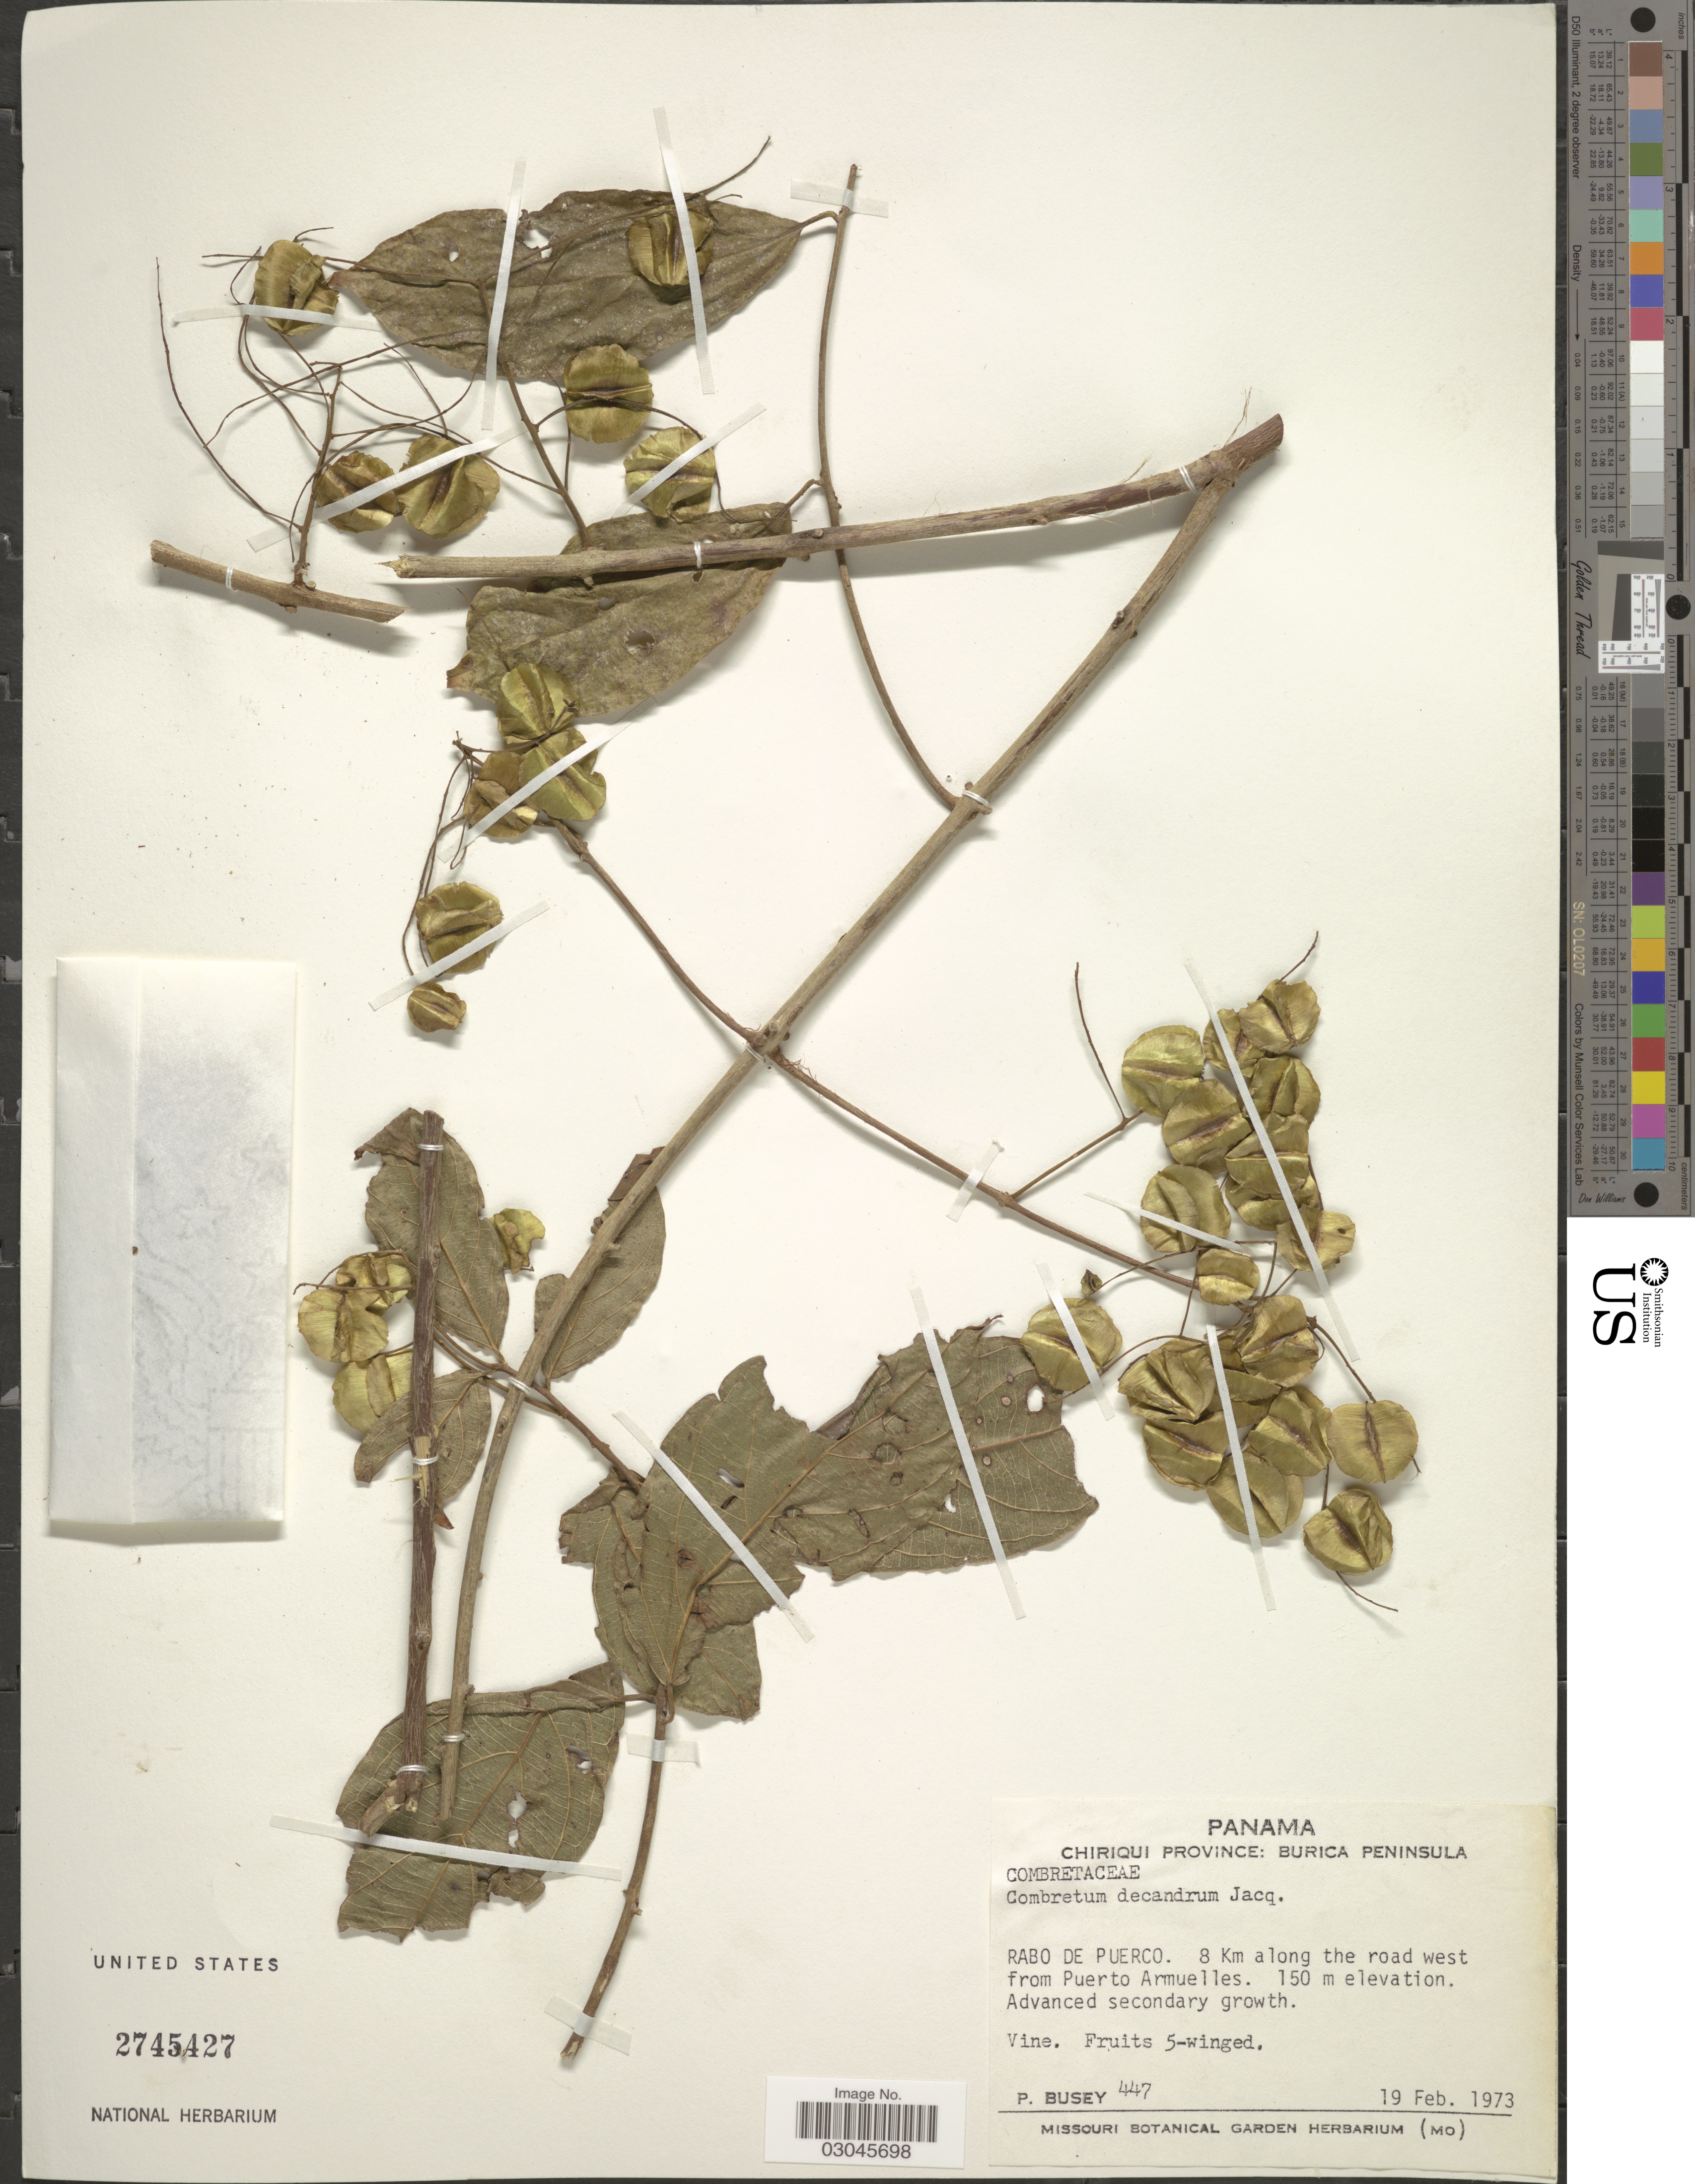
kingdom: Plantae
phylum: Tracheophyta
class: Magnoliopsida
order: Myrtales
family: Combretaceae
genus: Combretum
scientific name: Combretum decandrum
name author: Jacq.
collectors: P. Busey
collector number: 447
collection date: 1973-02-19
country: Panama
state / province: Chiriqui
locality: Burica Peninsula. Rabo de Puerco. 8 Km along the road west from Puerto Armuelles.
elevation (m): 150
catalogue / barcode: US 2745427